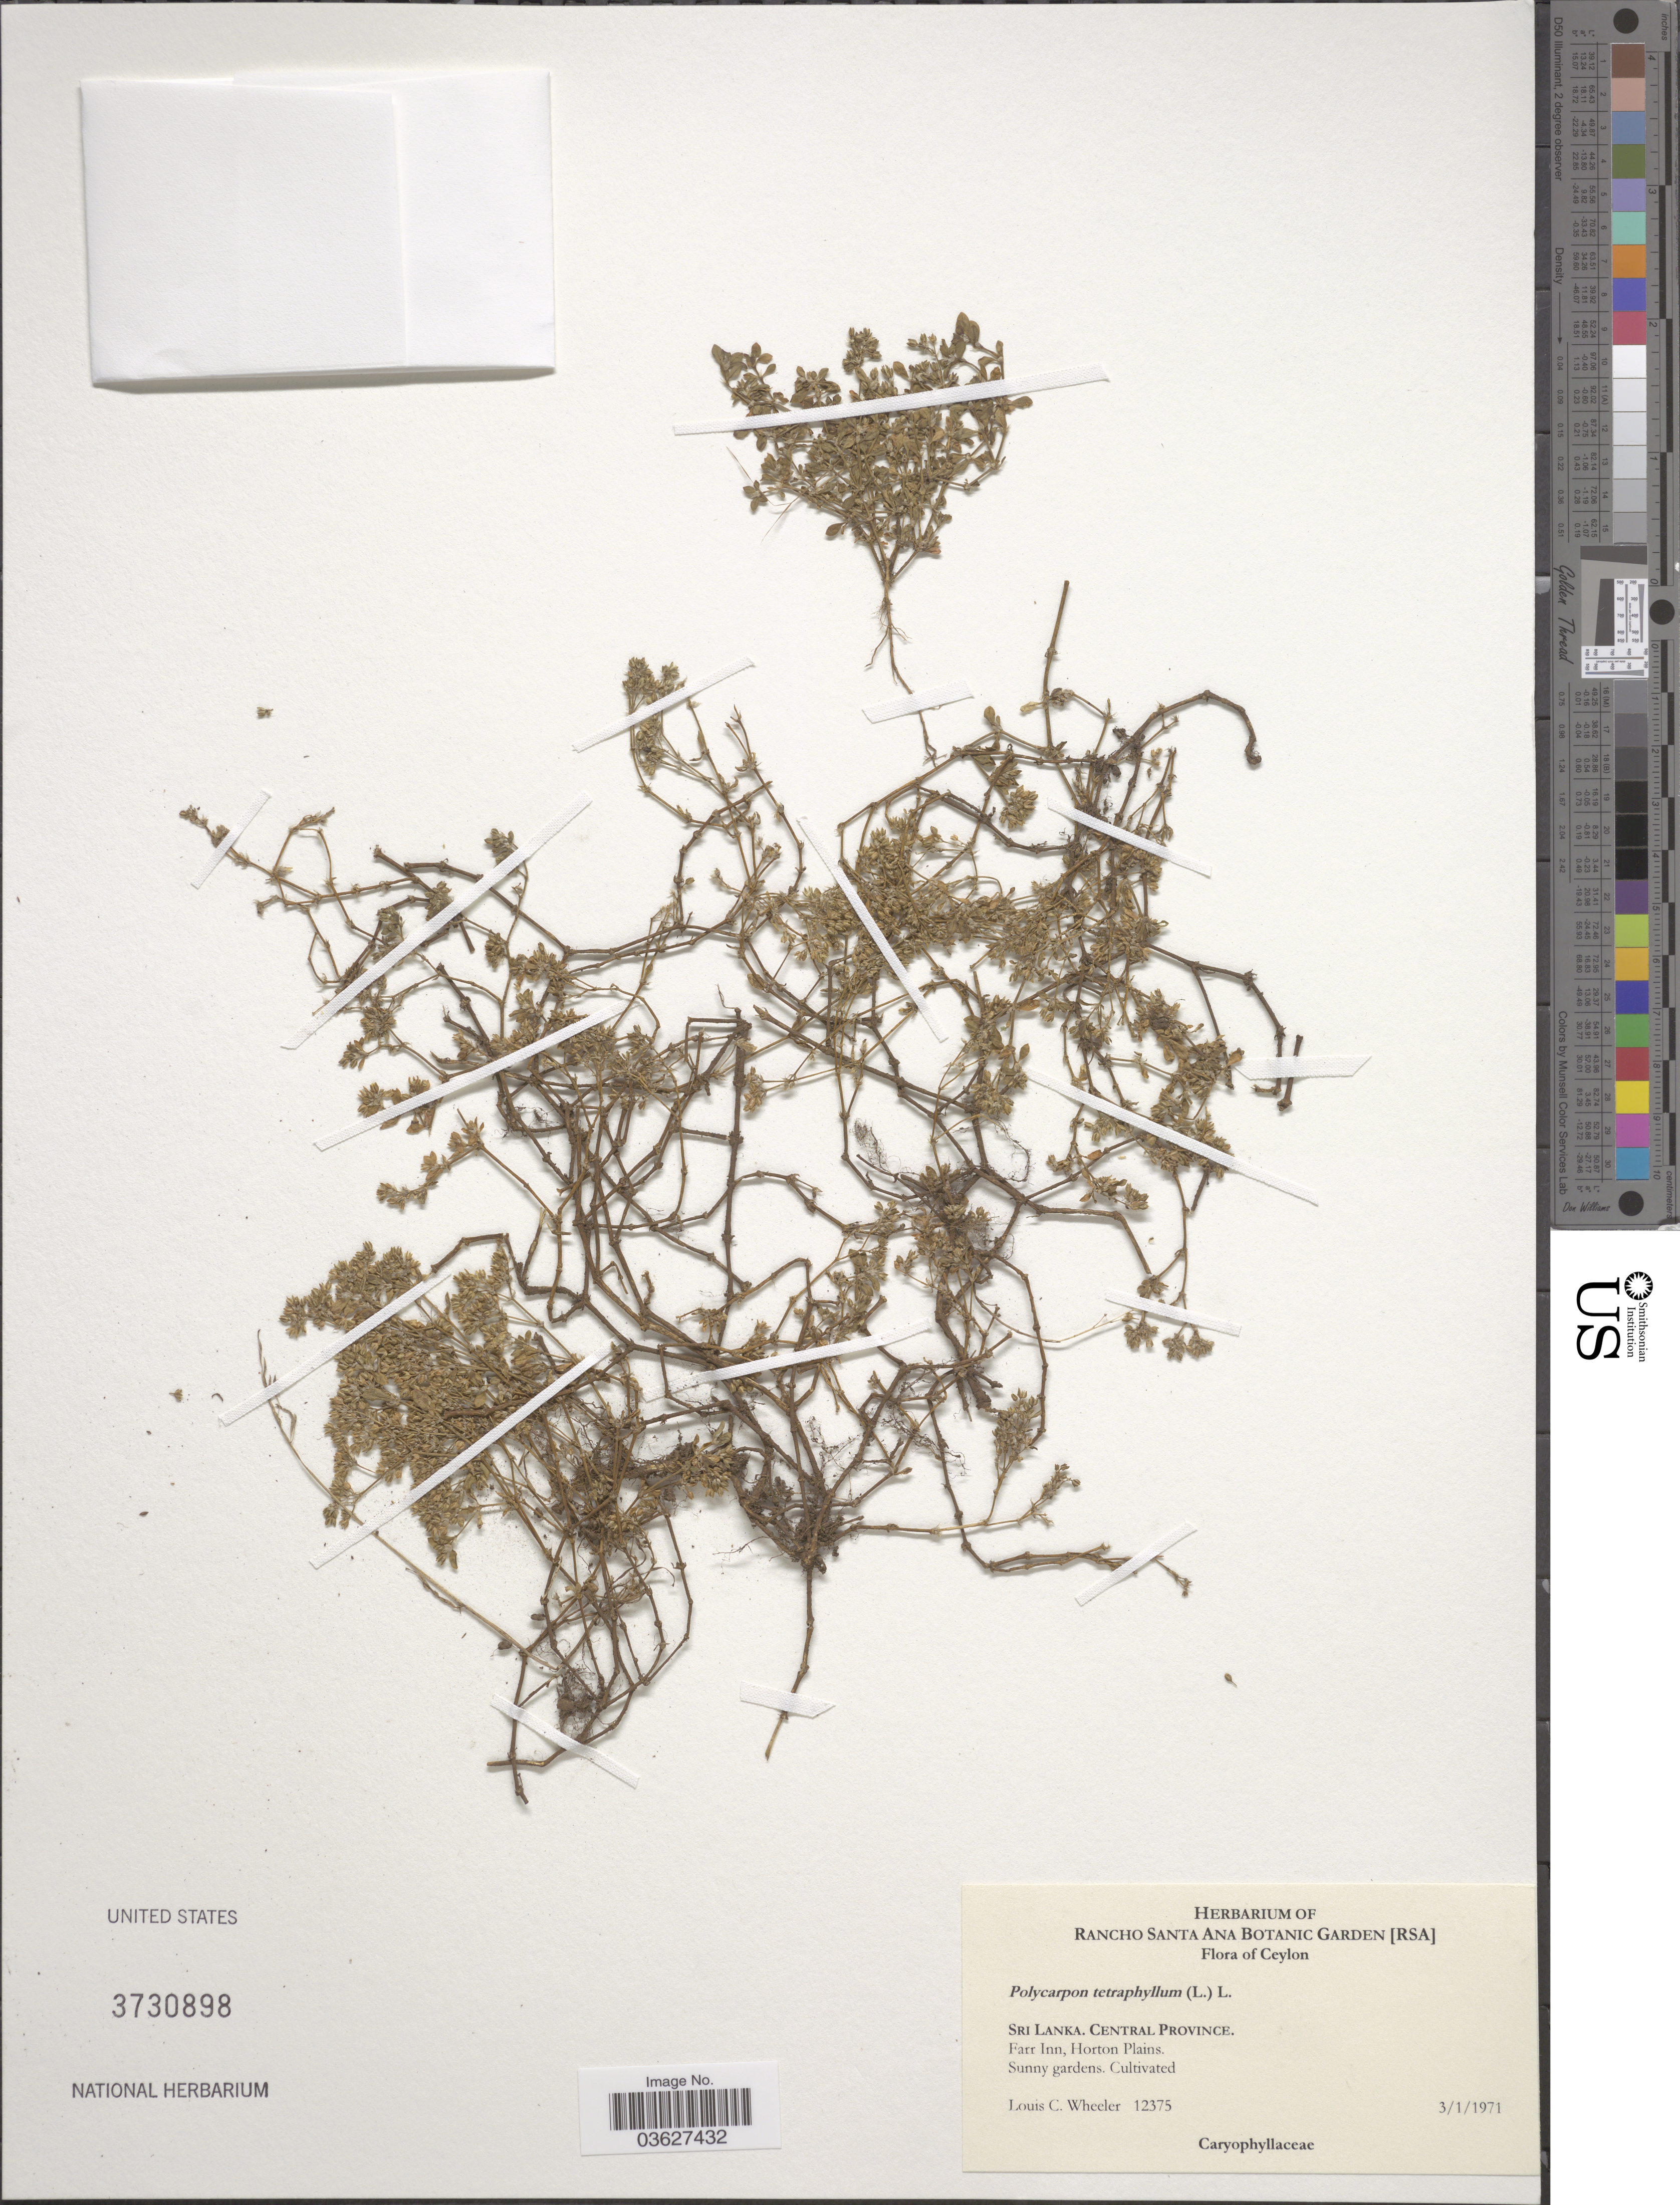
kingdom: Plantae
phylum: Tracheophyta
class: Magnoliopsida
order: Caryophyllales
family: Caryophyllaceae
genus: Polycarpon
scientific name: Polycarpon tetraphyllum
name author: (L.) L.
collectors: L. C. Wheeler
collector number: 12375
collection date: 1971-01-03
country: Sri Lanka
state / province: Central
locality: Ceylon. Farr Inn, Horton Plains. Sunny gardens.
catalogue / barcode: US 3730898